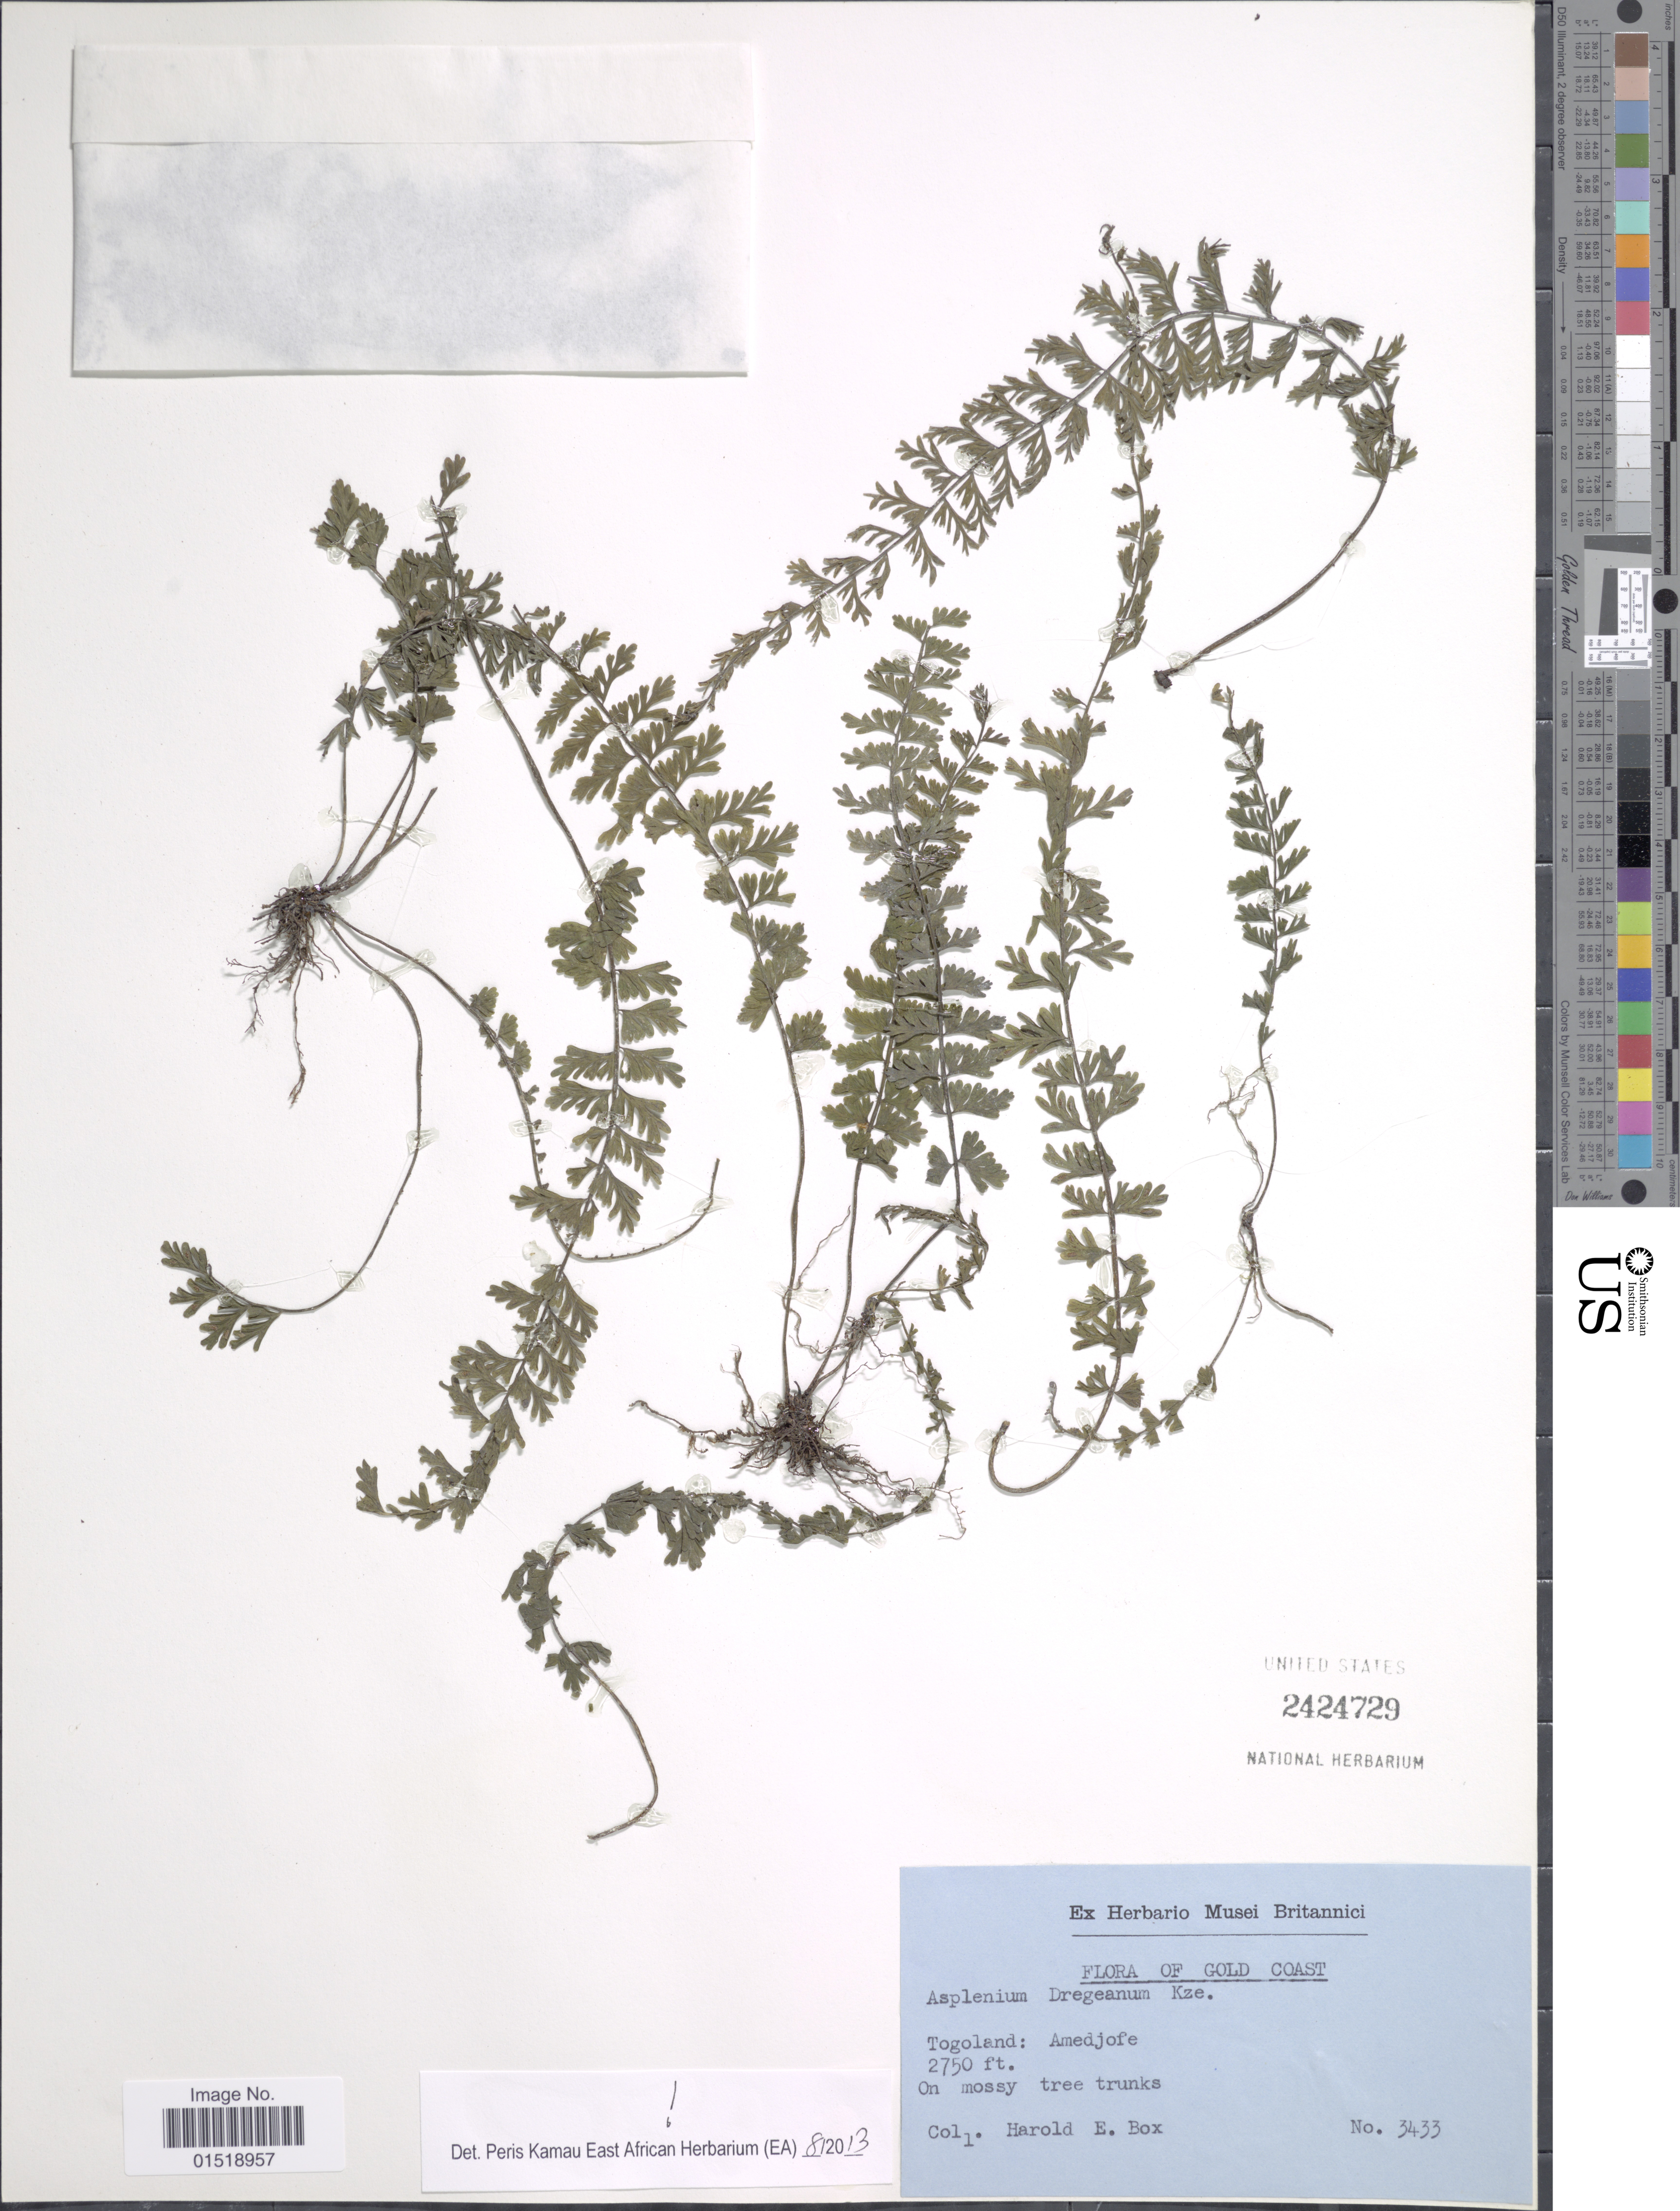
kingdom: Plantae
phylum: Tracheophyta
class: Polypodiopsida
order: Polypodiales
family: Aspleniaceae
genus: Asplenium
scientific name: Asplenium dregeanum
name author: Kunze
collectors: H. E. Box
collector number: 3433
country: Ghana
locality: Gold Coast. Togoland: Amedjofe.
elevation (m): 838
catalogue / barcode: US 2424729